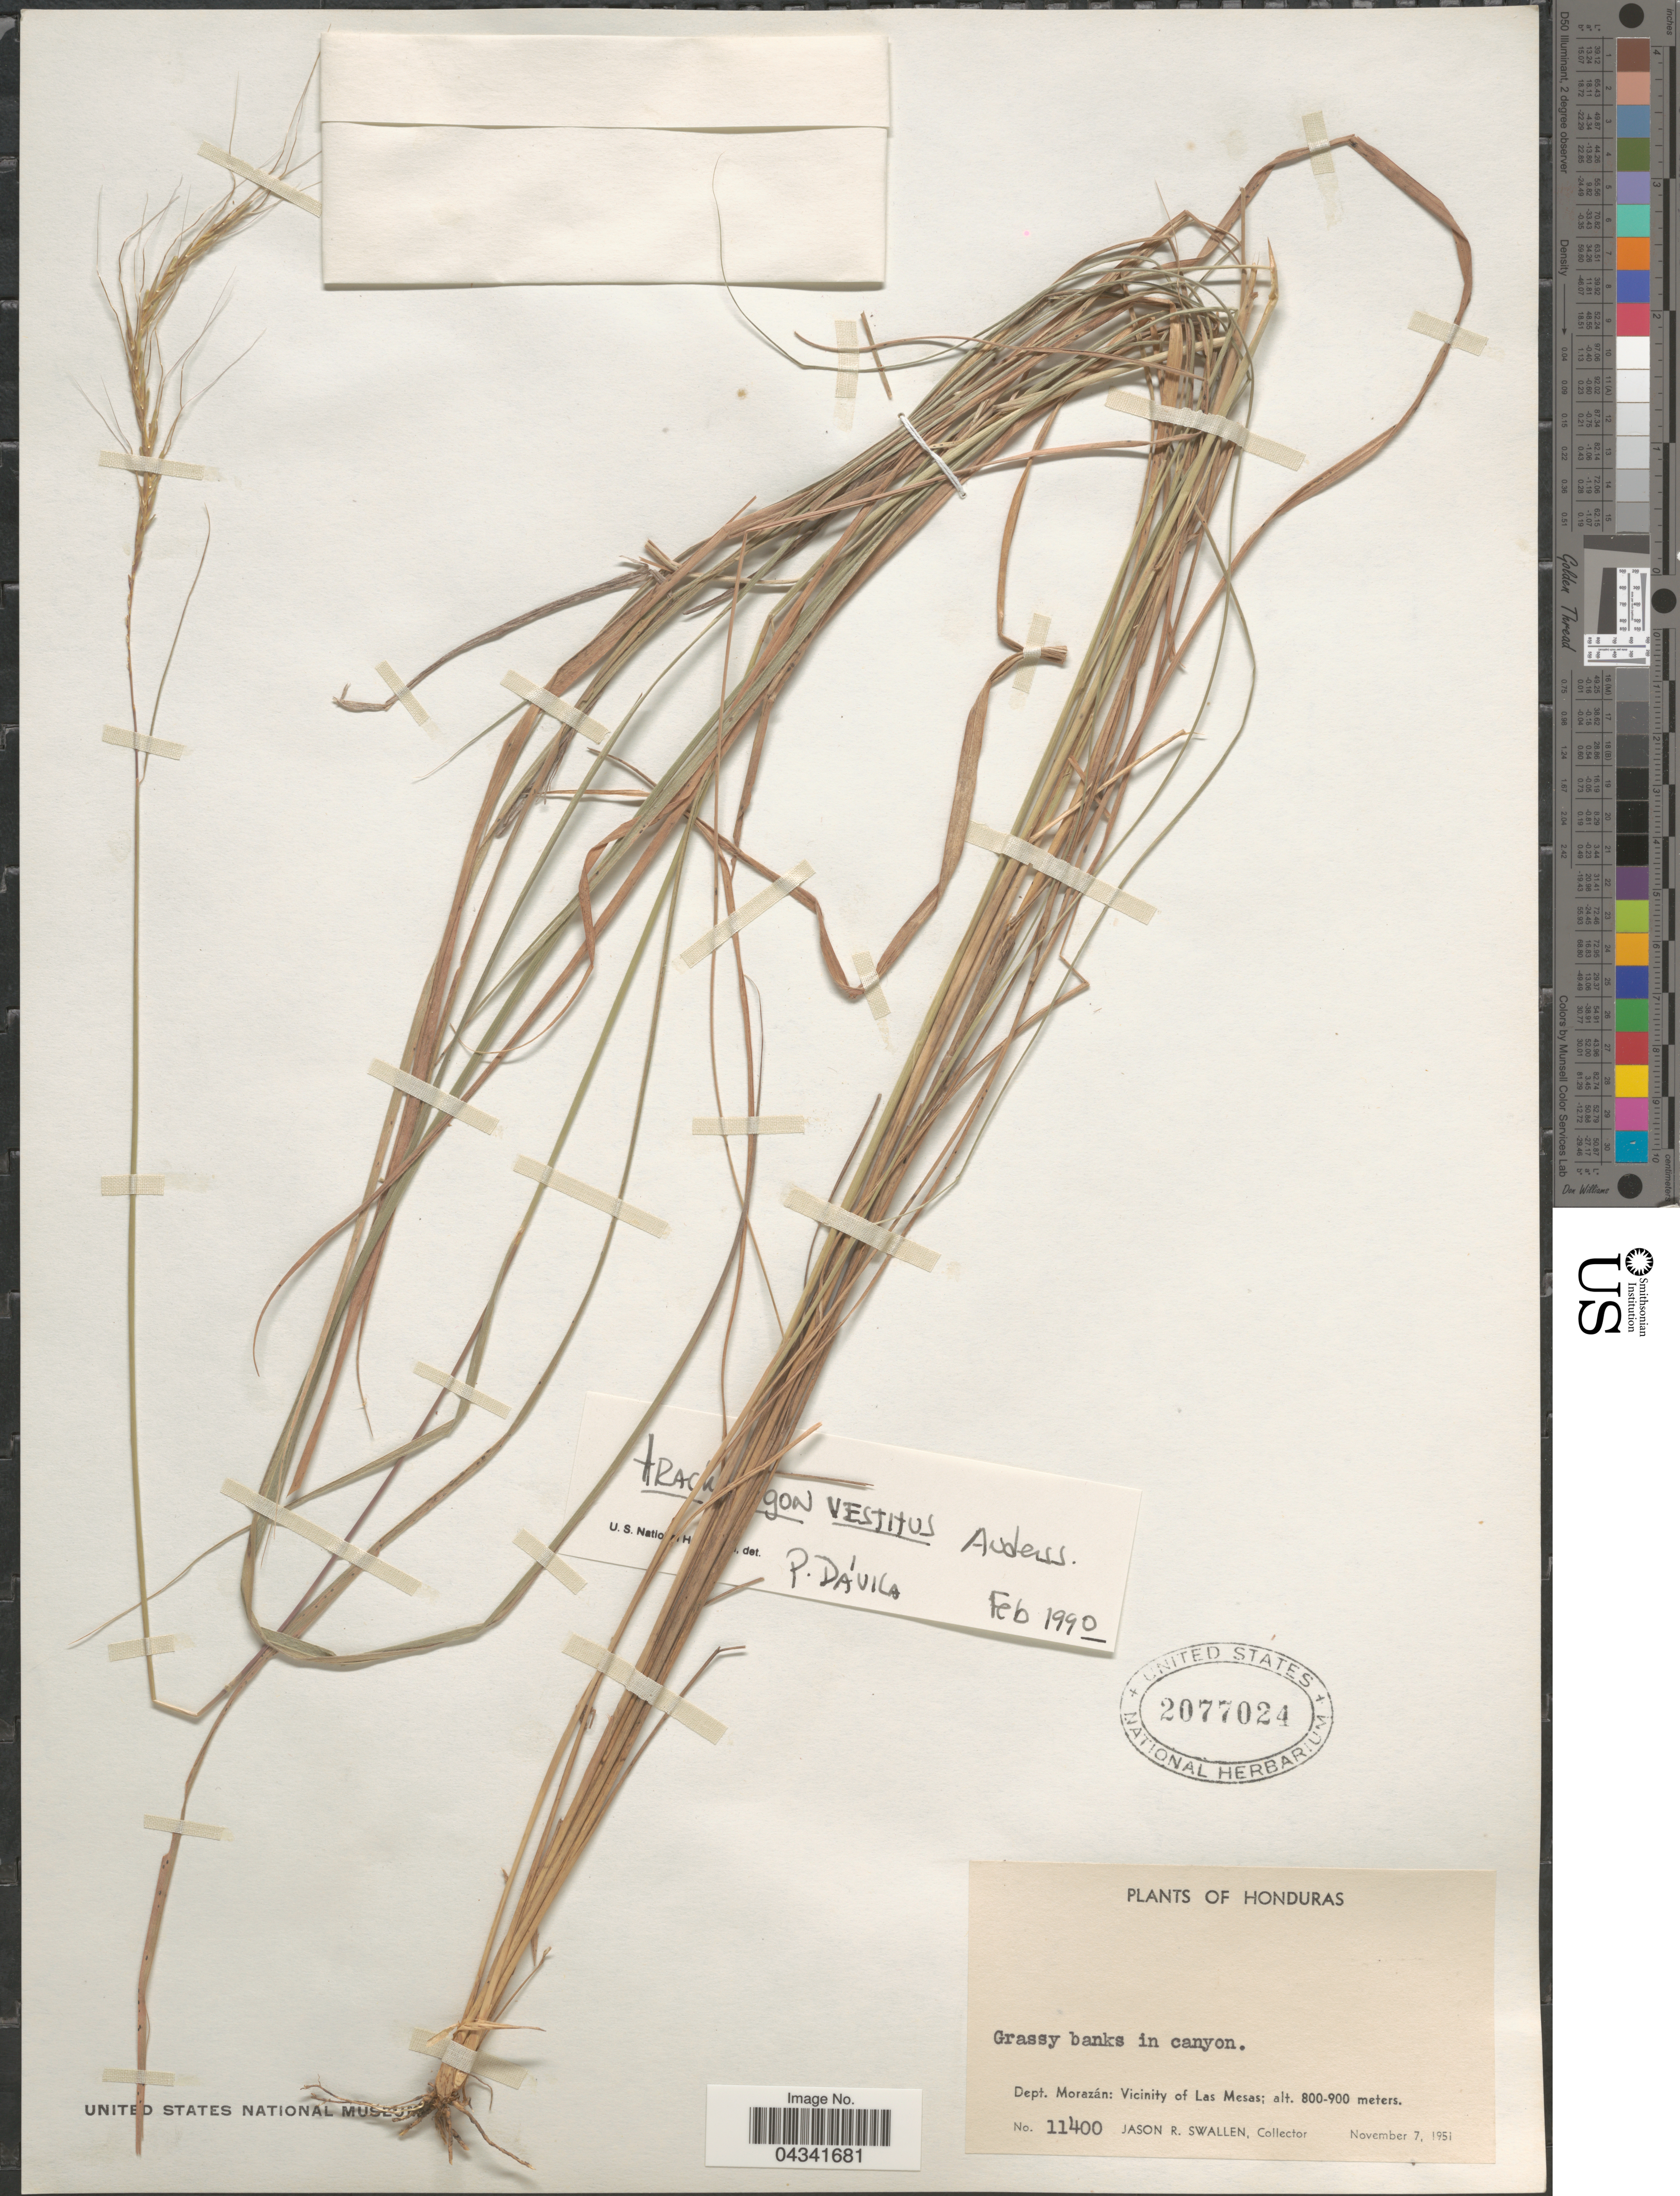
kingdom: Plantae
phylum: Tracheophyta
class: Liliopsida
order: Poales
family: Poaceae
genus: Trachypogon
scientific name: Trachypogon vestitus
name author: L. Andersson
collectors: J. R. Swallen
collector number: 11400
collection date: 1951-11-07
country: Honduras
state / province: Fco. Morazán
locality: Dept. Morazán: Vicinity of Las Mesas.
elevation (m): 800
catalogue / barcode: US 2077024